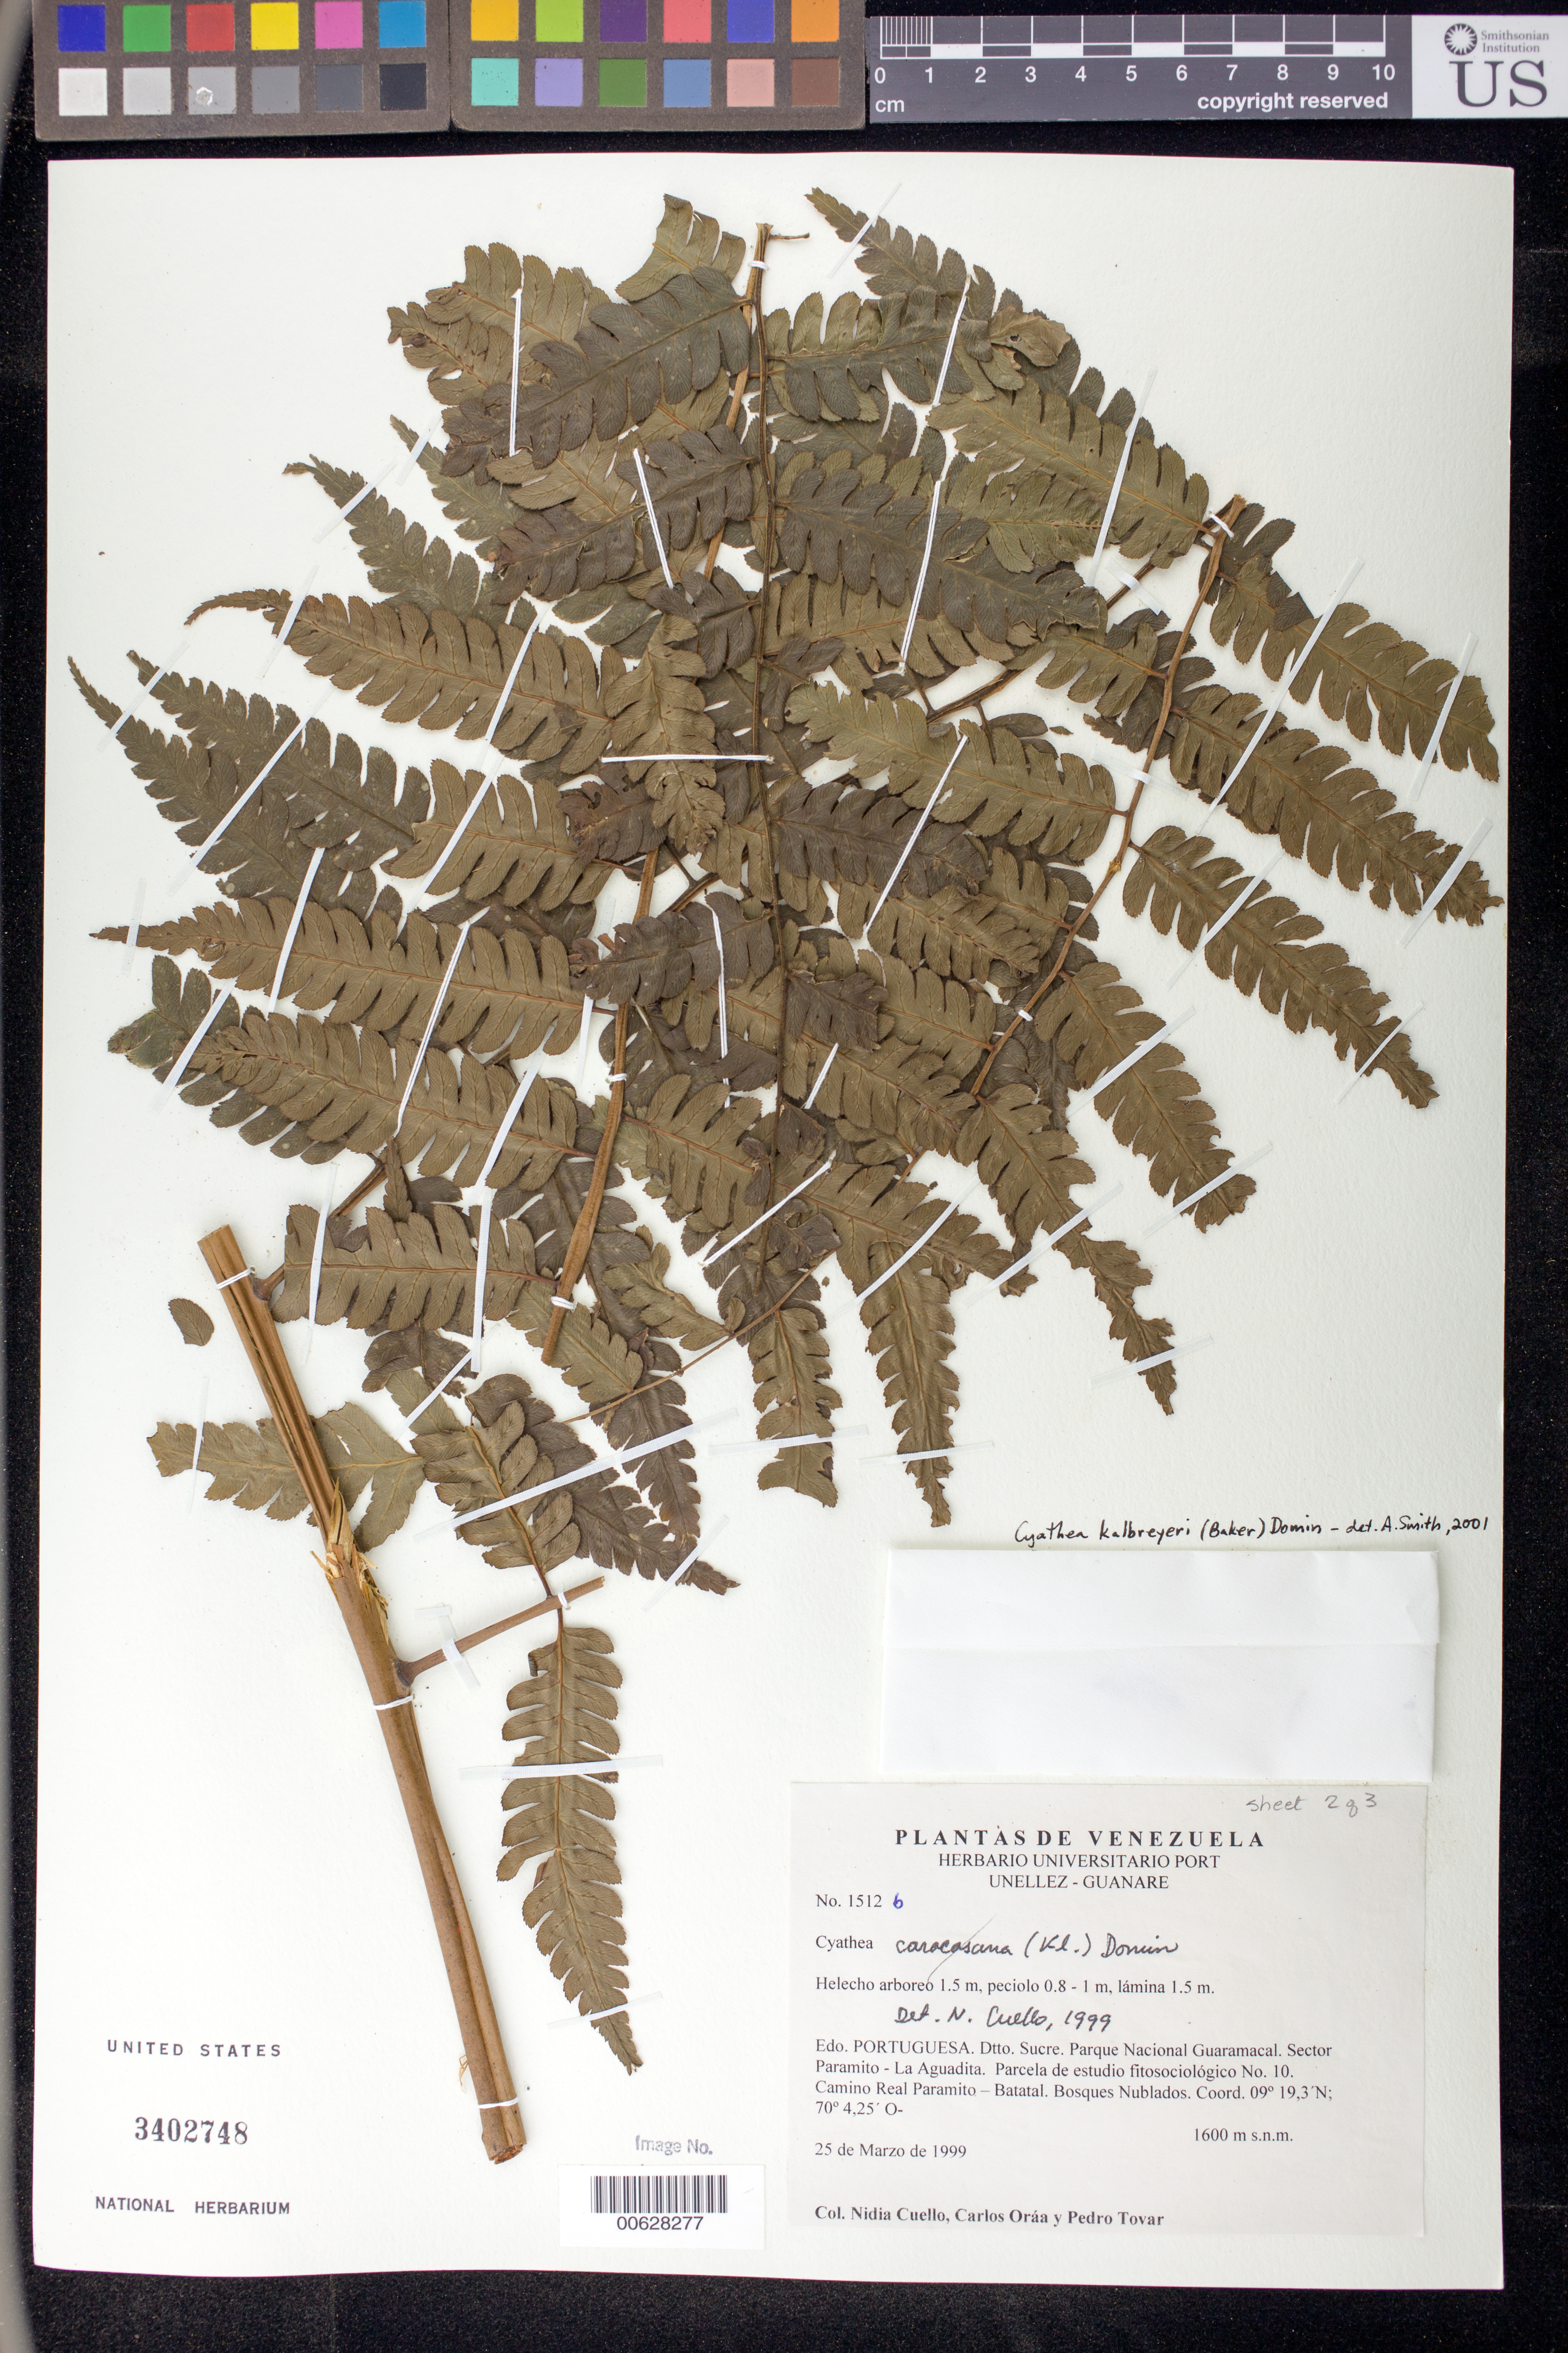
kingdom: Plantae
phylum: Tracheophyta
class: Polypodiopsida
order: Cyatheales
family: Cyatheaceae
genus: Cyathea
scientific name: Cyathea kalbreyeri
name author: (Baker) Domin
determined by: Smith, Alan R., (UC)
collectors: N. L. Cuello, C. Oráa & P. Tovar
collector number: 1512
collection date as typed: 25 Mar 1999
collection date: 1999-03-25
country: Venezuela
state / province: Portuguesa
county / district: Sucre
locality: Parque Nacional Guaramacal. Sector Paramito - La Aguadita. Camino Real Paramito - Batatal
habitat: Bosques nublados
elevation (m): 1600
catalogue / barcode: US 3402748